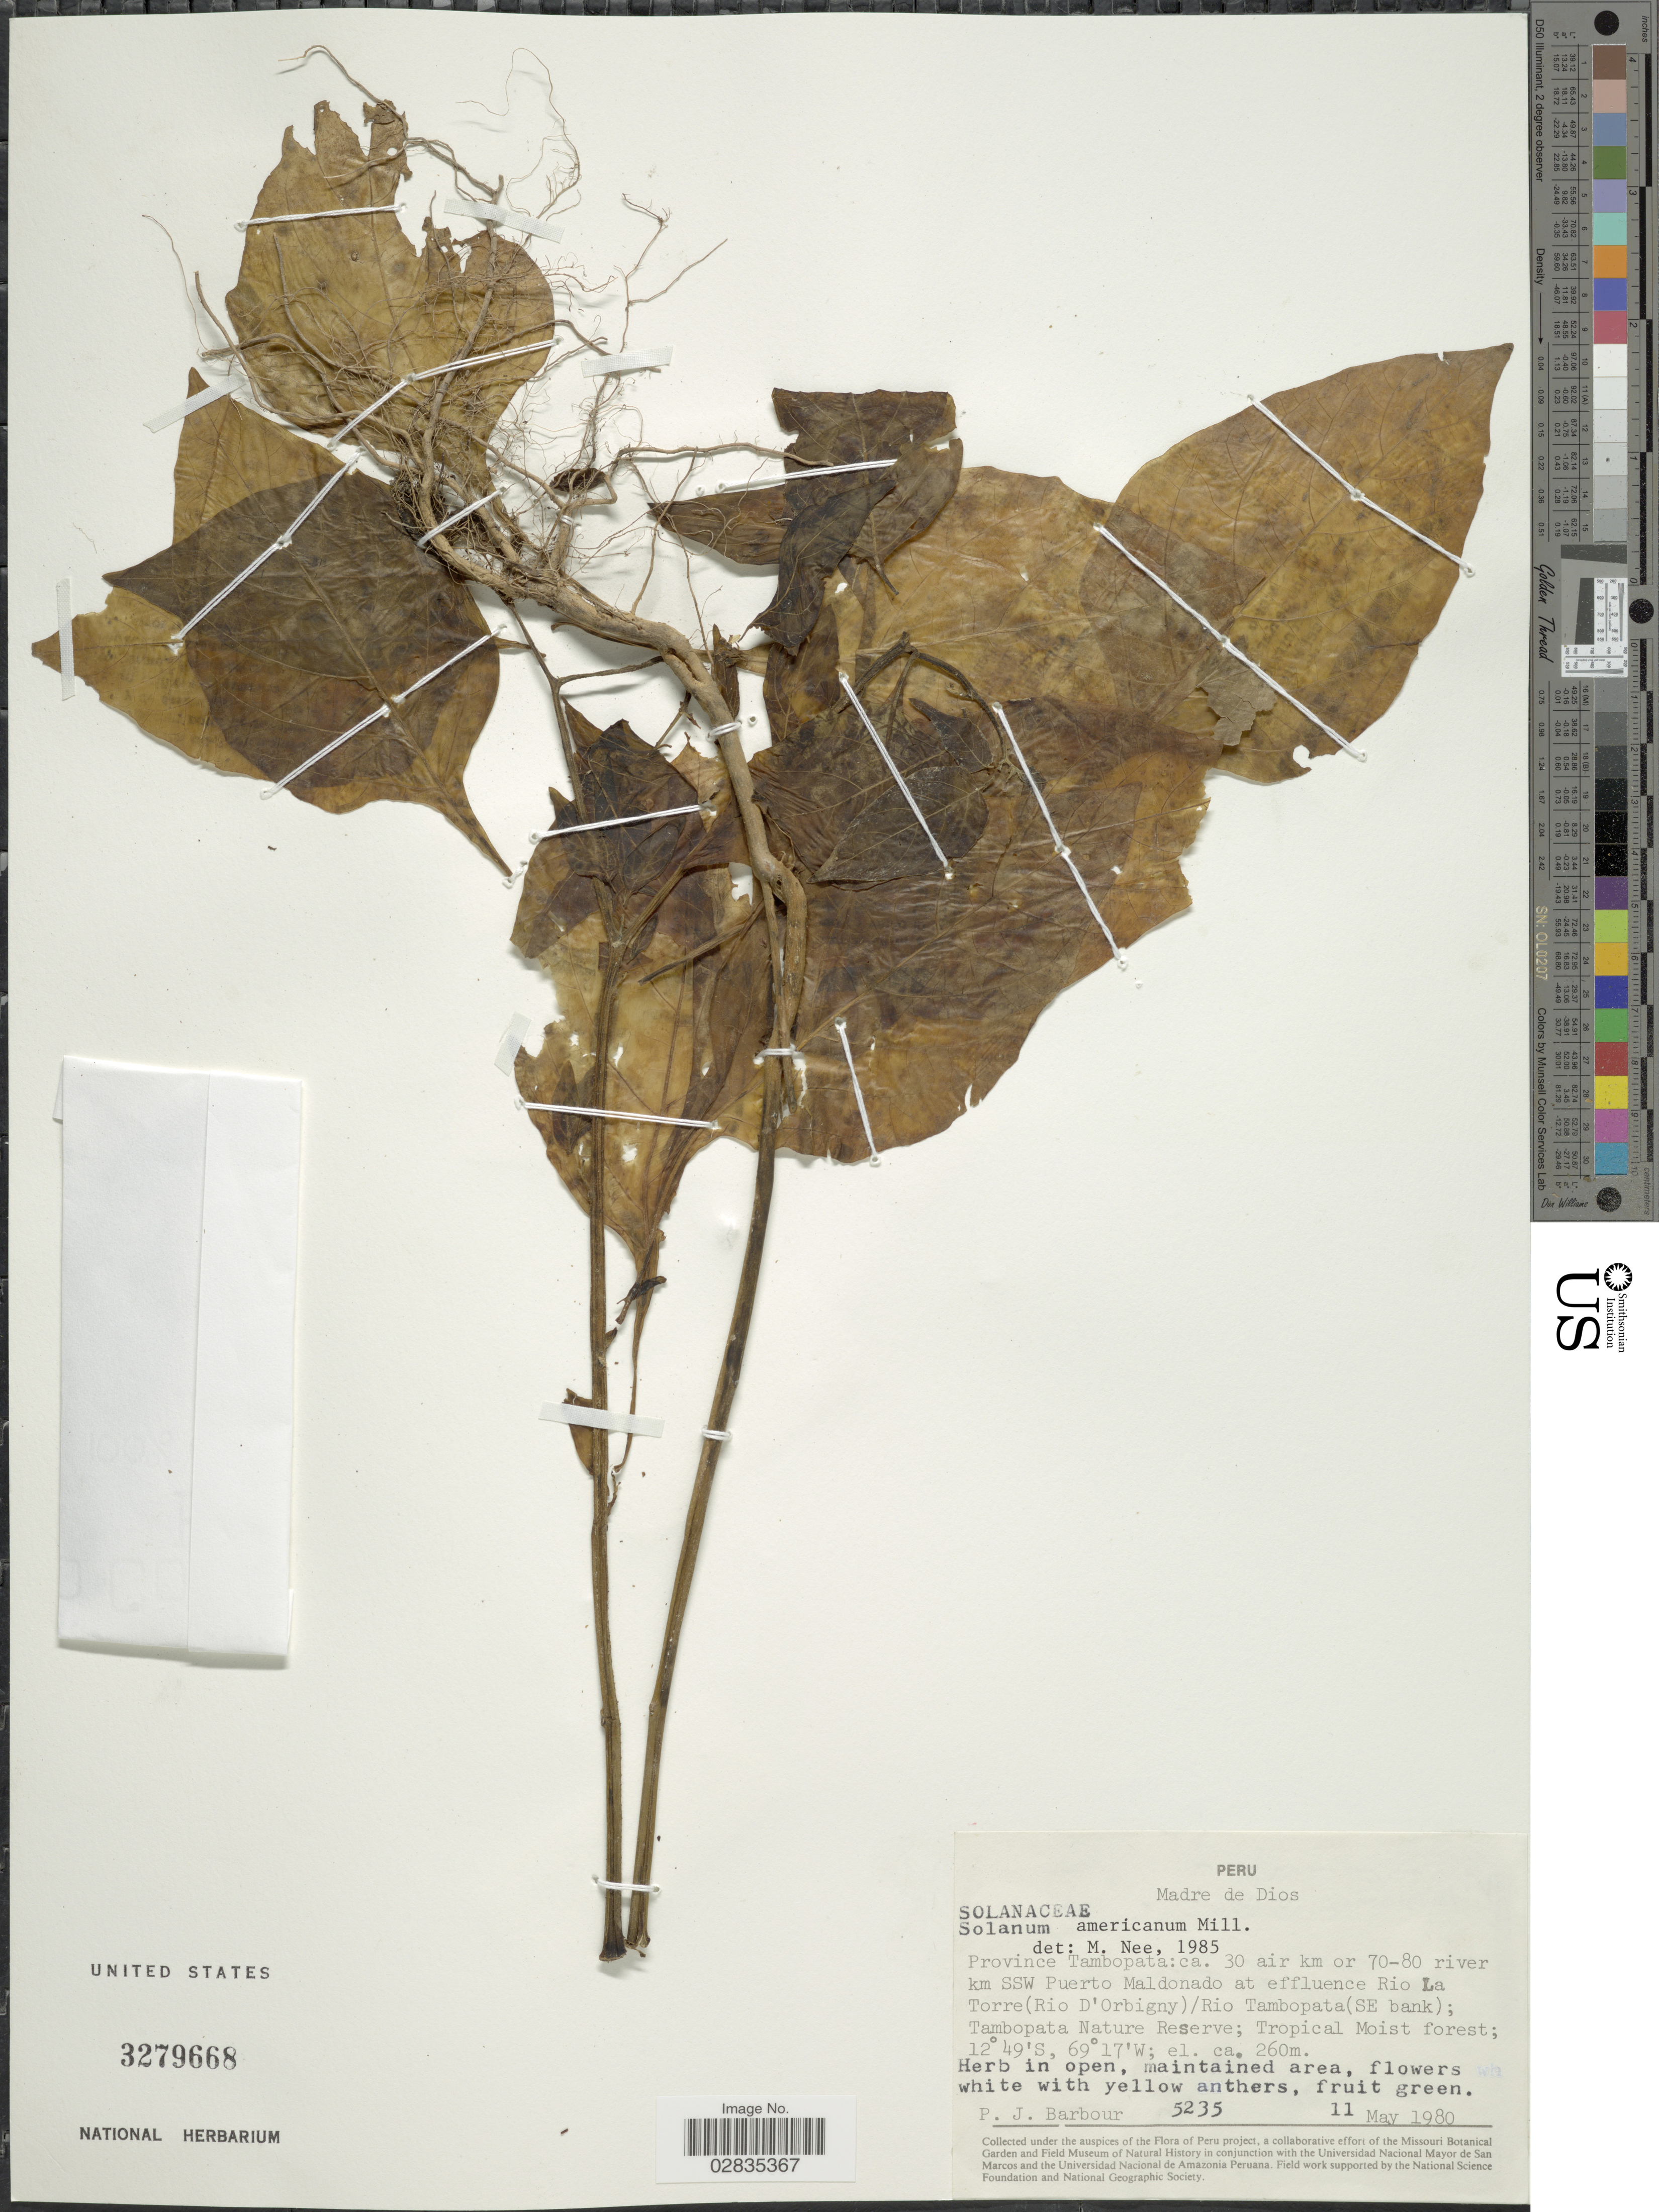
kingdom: Plantae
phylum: Tracheophyta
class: Magnoliopsida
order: Solanales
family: Solanaceae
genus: Solanum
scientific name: Solanum americanum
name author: Mill.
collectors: P. Barbour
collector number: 5235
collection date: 1980-05-11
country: Peru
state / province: Madre de Dios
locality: Province Tambopata: ca. 30 air km or 70-80 river km SSW Puerto Maldonado at effluence Rio La Torre (Rio D'Orbigny) / Rio Tambopata (SE bank); Tambopata Nature Reserve.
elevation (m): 260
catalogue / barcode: US 3279668